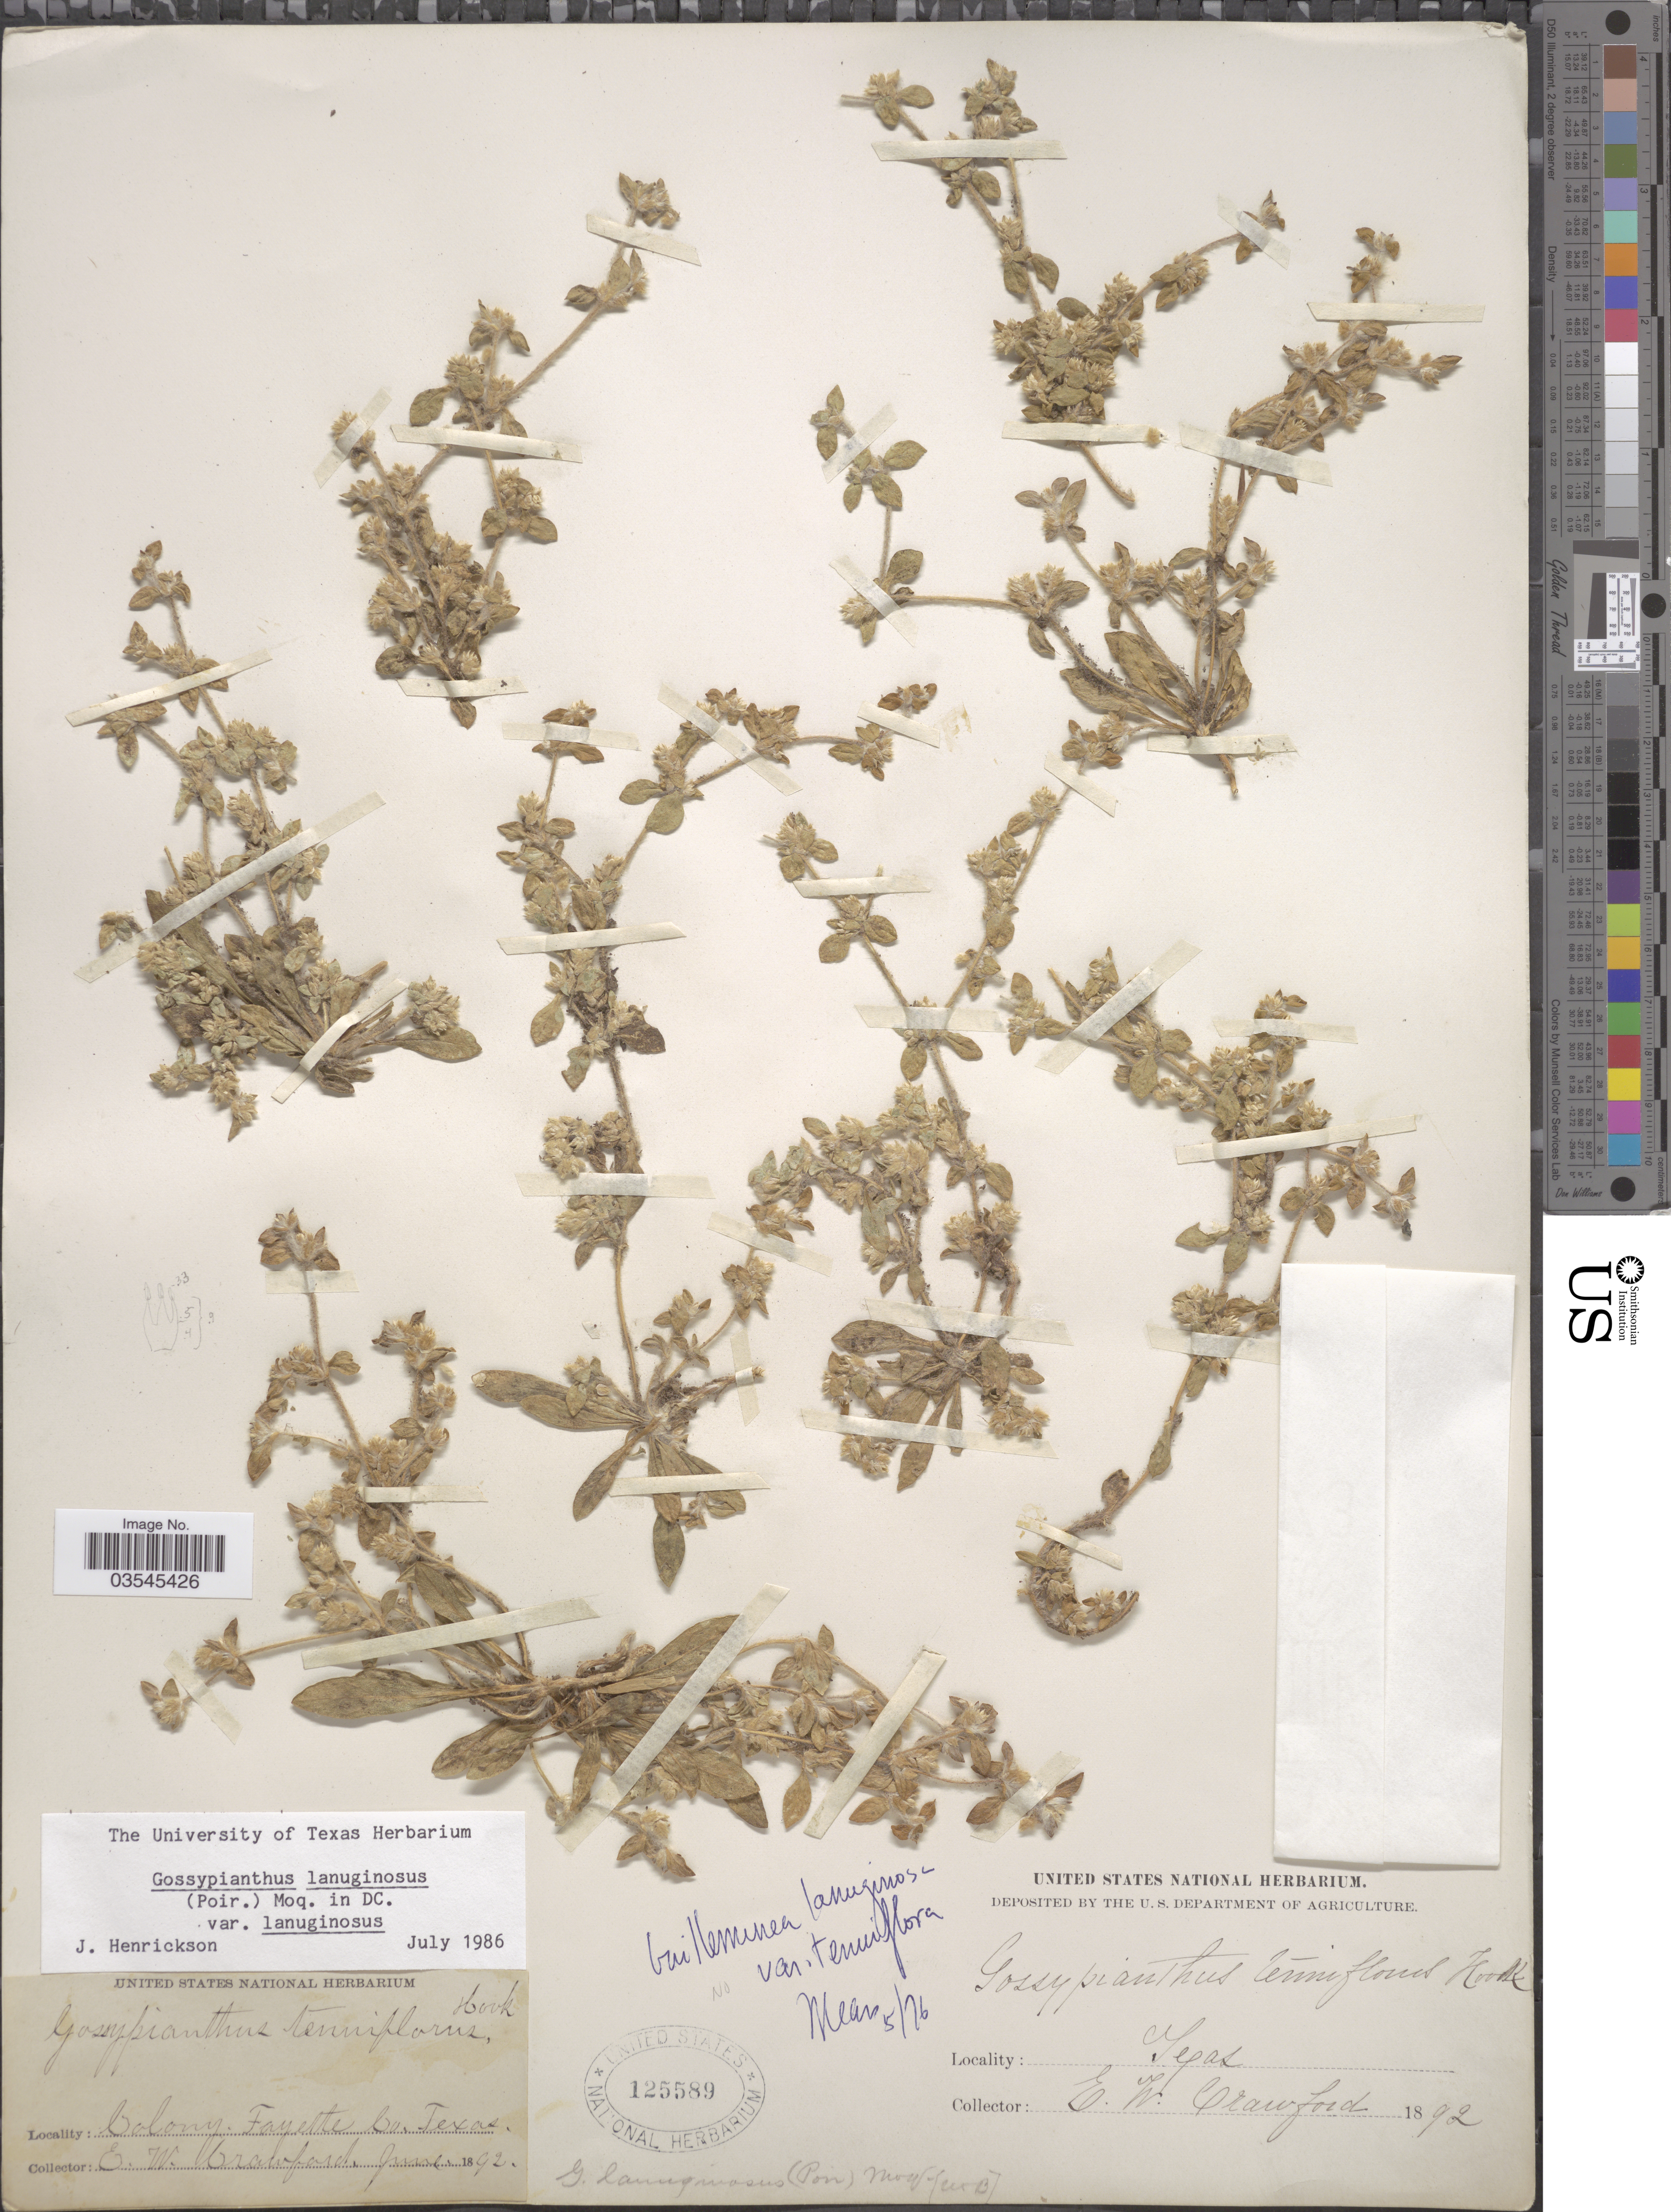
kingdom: Plantae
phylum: Tracheophyta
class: Magnoliopsida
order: Caryophyllales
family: Amaranthaceae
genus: Guilleminea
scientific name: Guilleminea lanuginosa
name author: (Poir.) Benth. & Hook. f.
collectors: E. Crawford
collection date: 1892-06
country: United States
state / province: Texas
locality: Colony, Fayette Co.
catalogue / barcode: US 125589